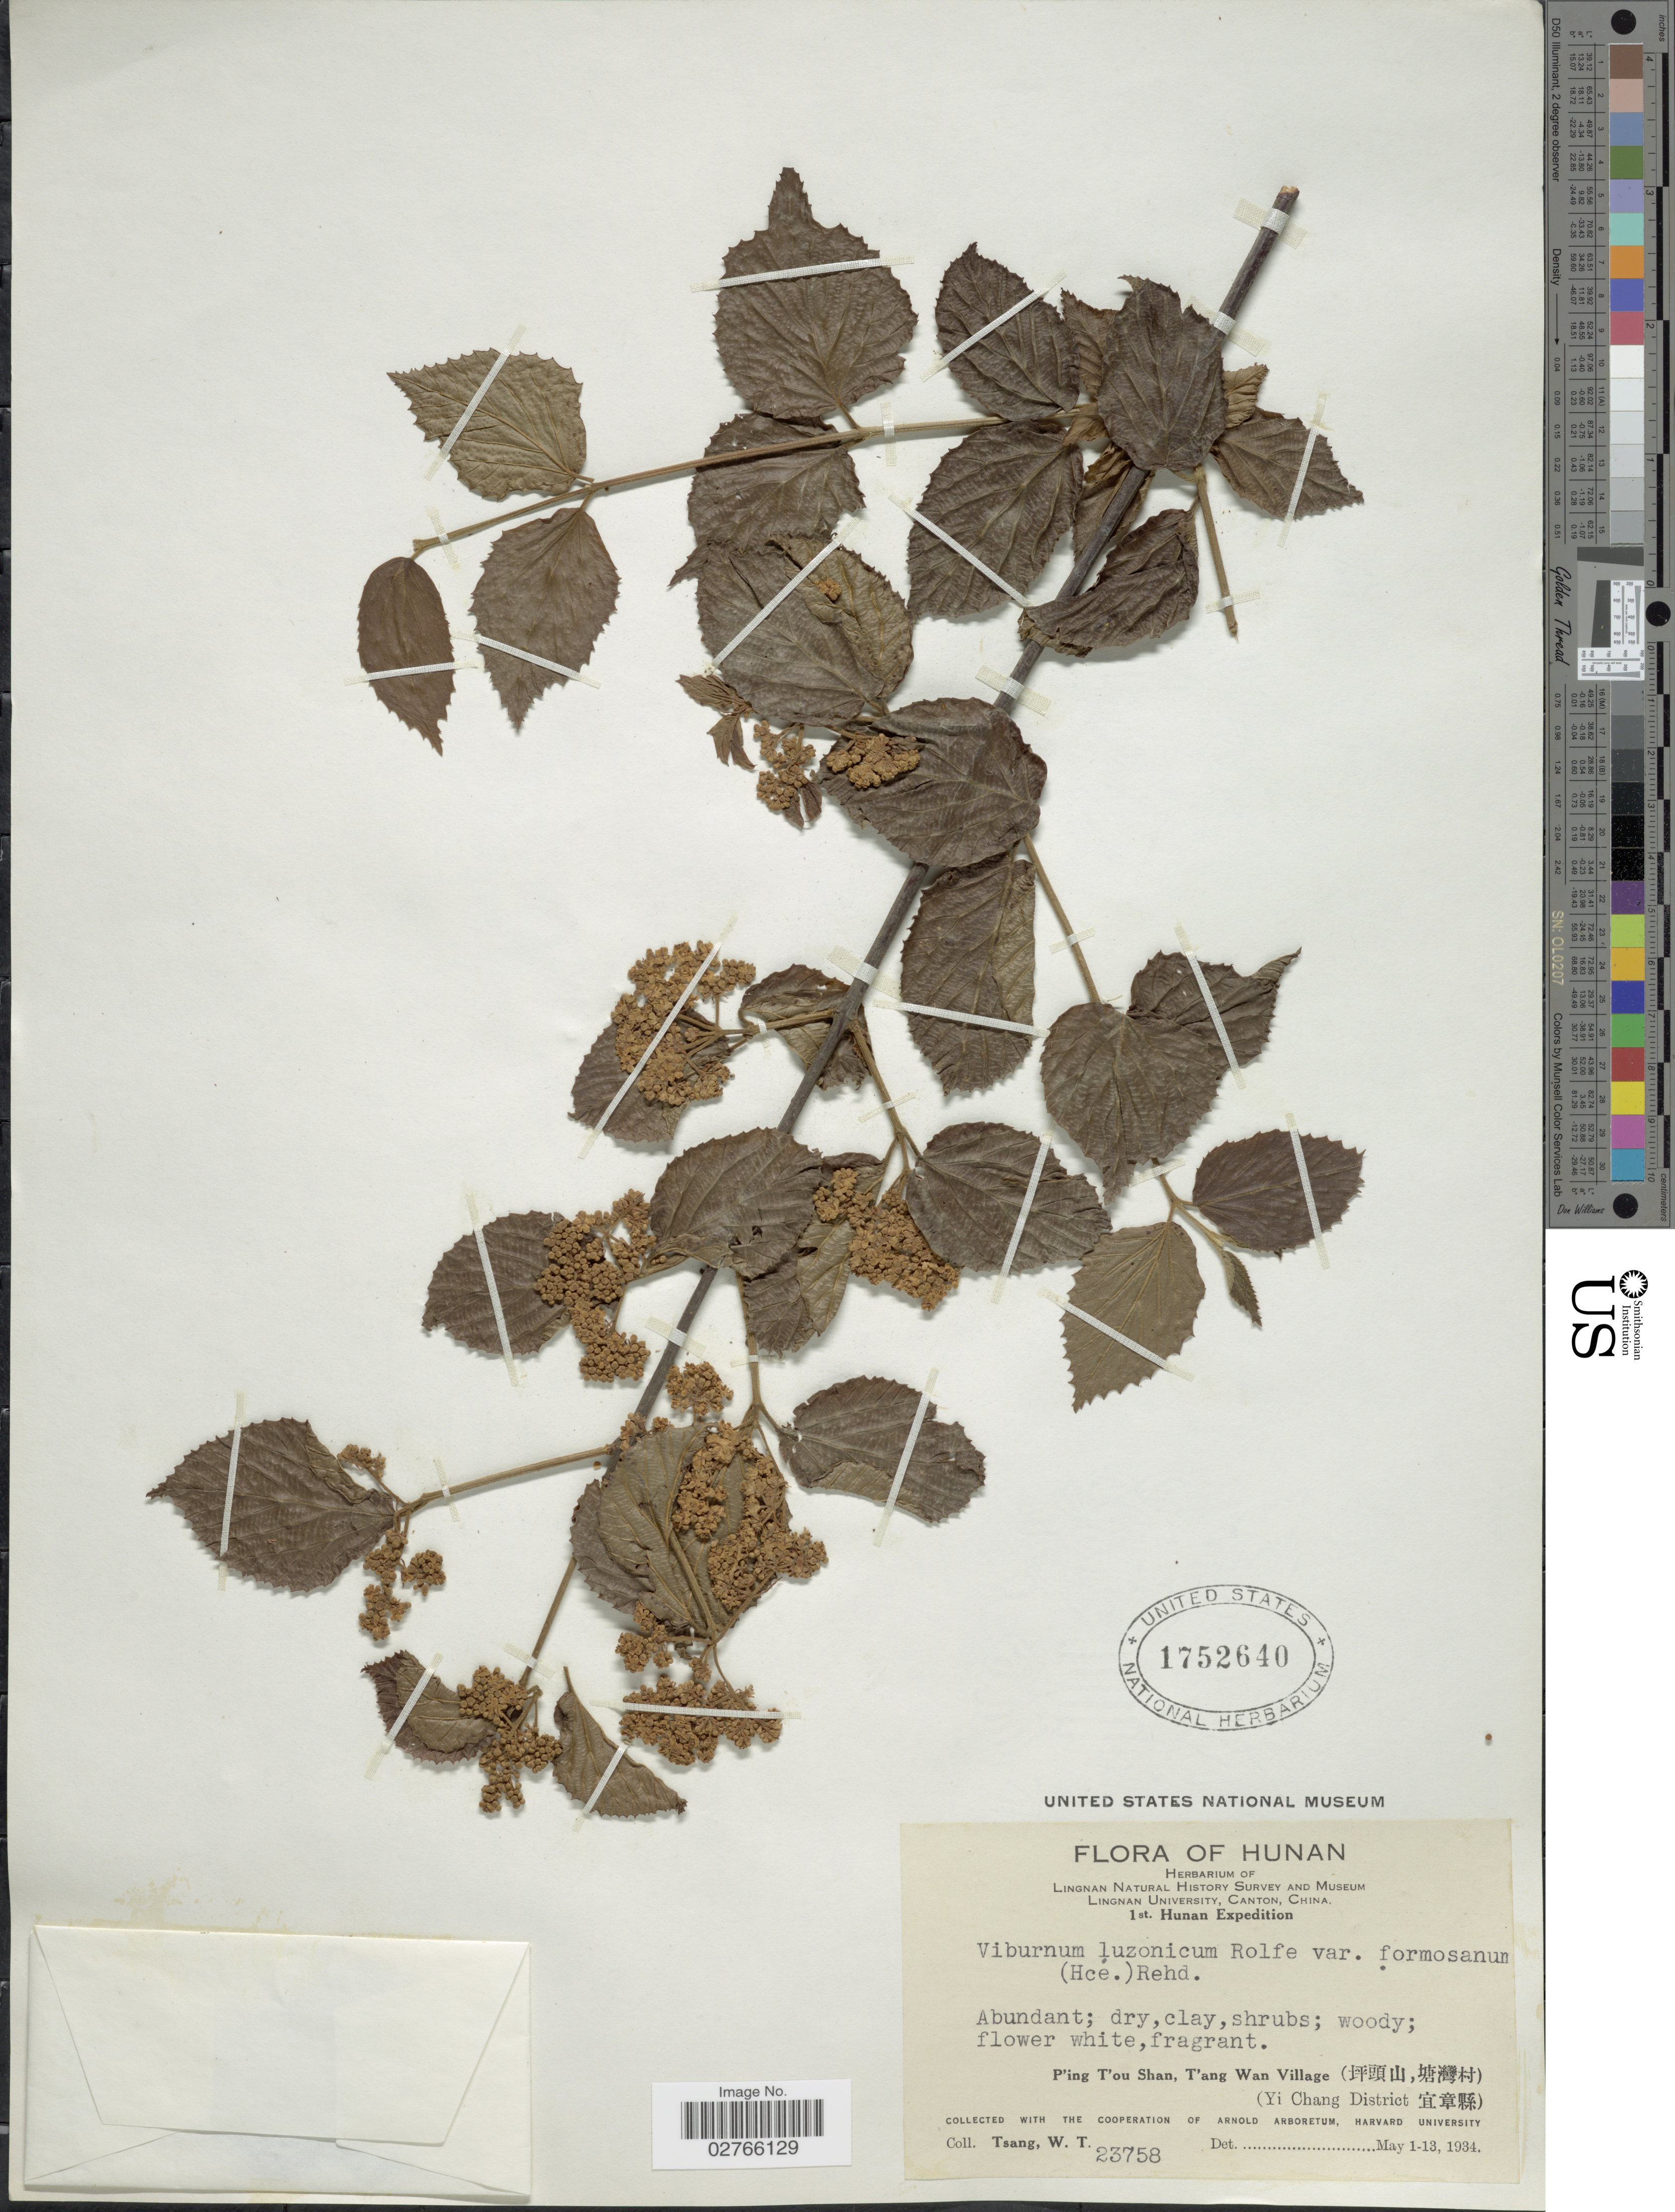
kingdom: Plantae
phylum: Tracheophyta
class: Magnoliopsida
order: Dipsacales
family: Viburnaceae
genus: Viburnum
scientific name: Viburnum formosanum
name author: (Hance) Hayata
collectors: W. T. Tsang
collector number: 23758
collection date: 1934-05-01/1934-05-13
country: China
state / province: Hunan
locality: P'ing T'ou Shan, T'ang Wan Village (Yi Chang District).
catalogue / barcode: US 1752640